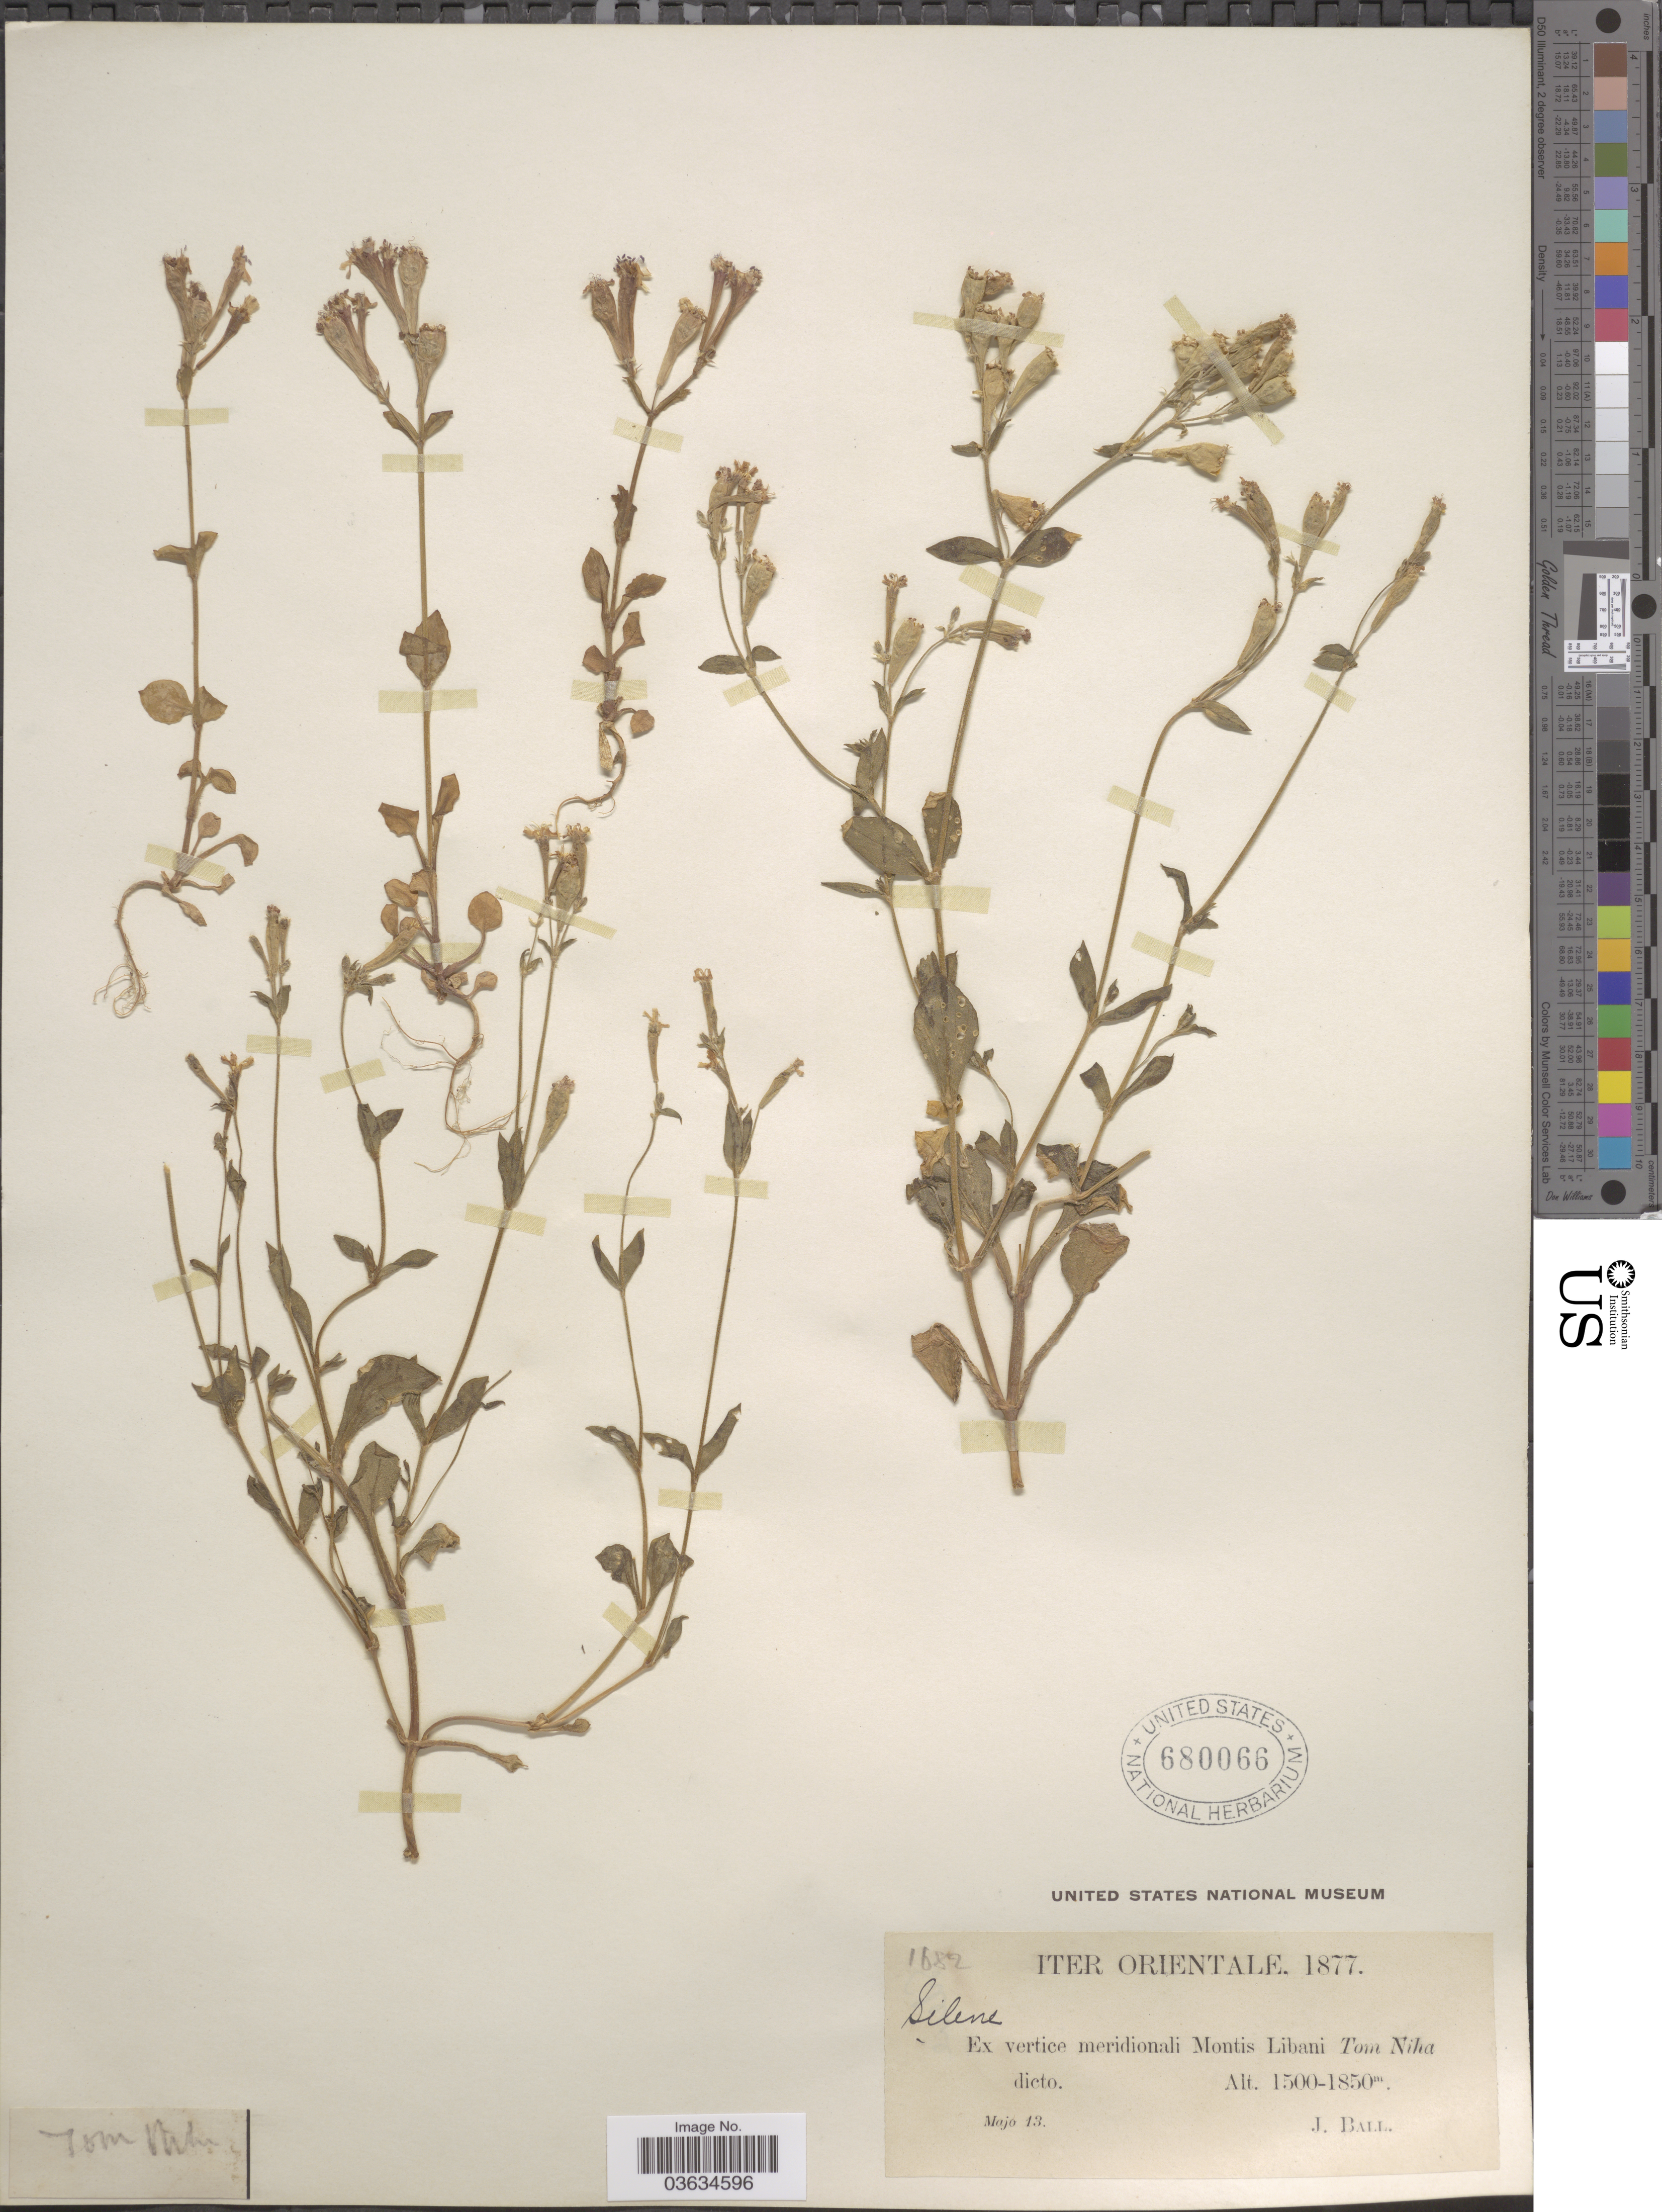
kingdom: Plantae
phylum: Tracheophyta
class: Magnoliopsida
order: Caryophyllales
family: Caryophyllaceae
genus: Silene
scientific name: Silene sp.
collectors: J. Ball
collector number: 1652*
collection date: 1877-05-13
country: Lebanon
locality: Iter Orientale. Ex vertice meridionali Montis Libani Tom Niha dicto.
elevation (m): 1500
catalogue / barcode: US 680066